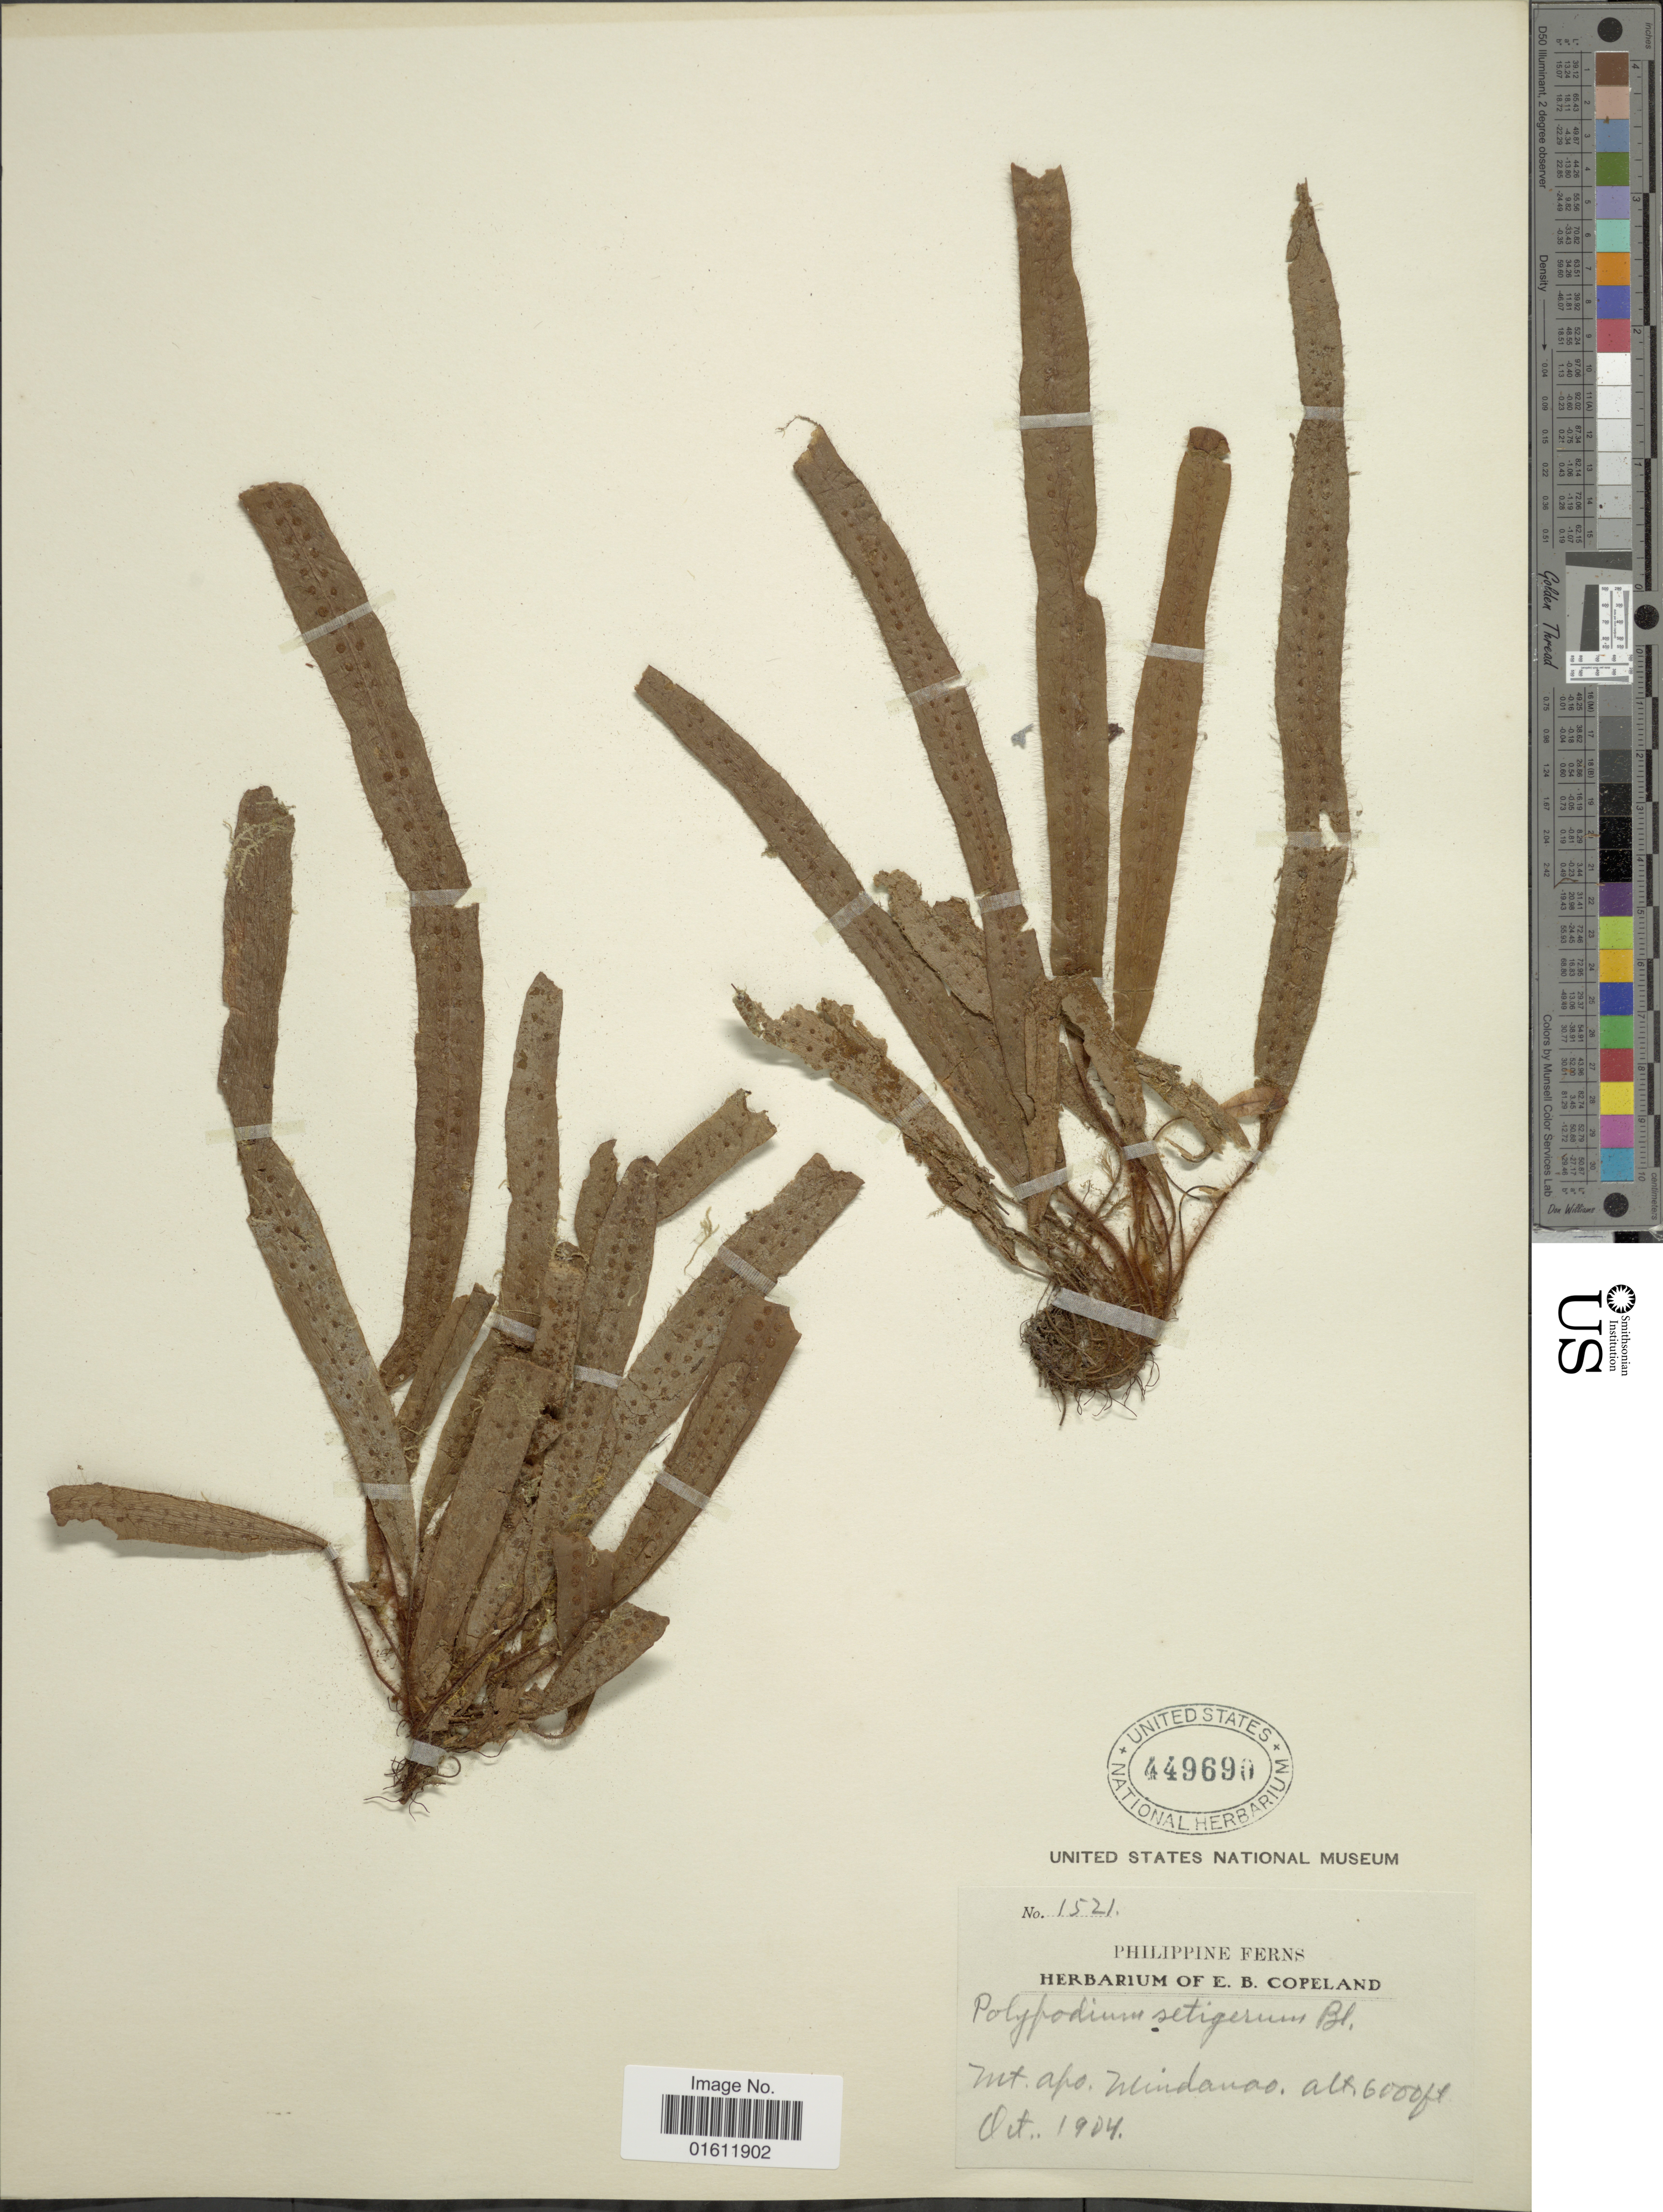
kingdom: Plantae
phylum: Tracheophyta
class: Polypodiopsida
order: Polypodiales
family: Polypodiaceae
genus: Radiogrammitis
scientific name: Radiogrammitis setigera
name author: (Blume) Parris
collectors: ex herb. E. B. Copeland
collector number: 1521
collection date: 1904-10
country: Philippines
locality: Mt Apo. Mindanao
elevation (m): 1829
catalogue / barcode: US 449690